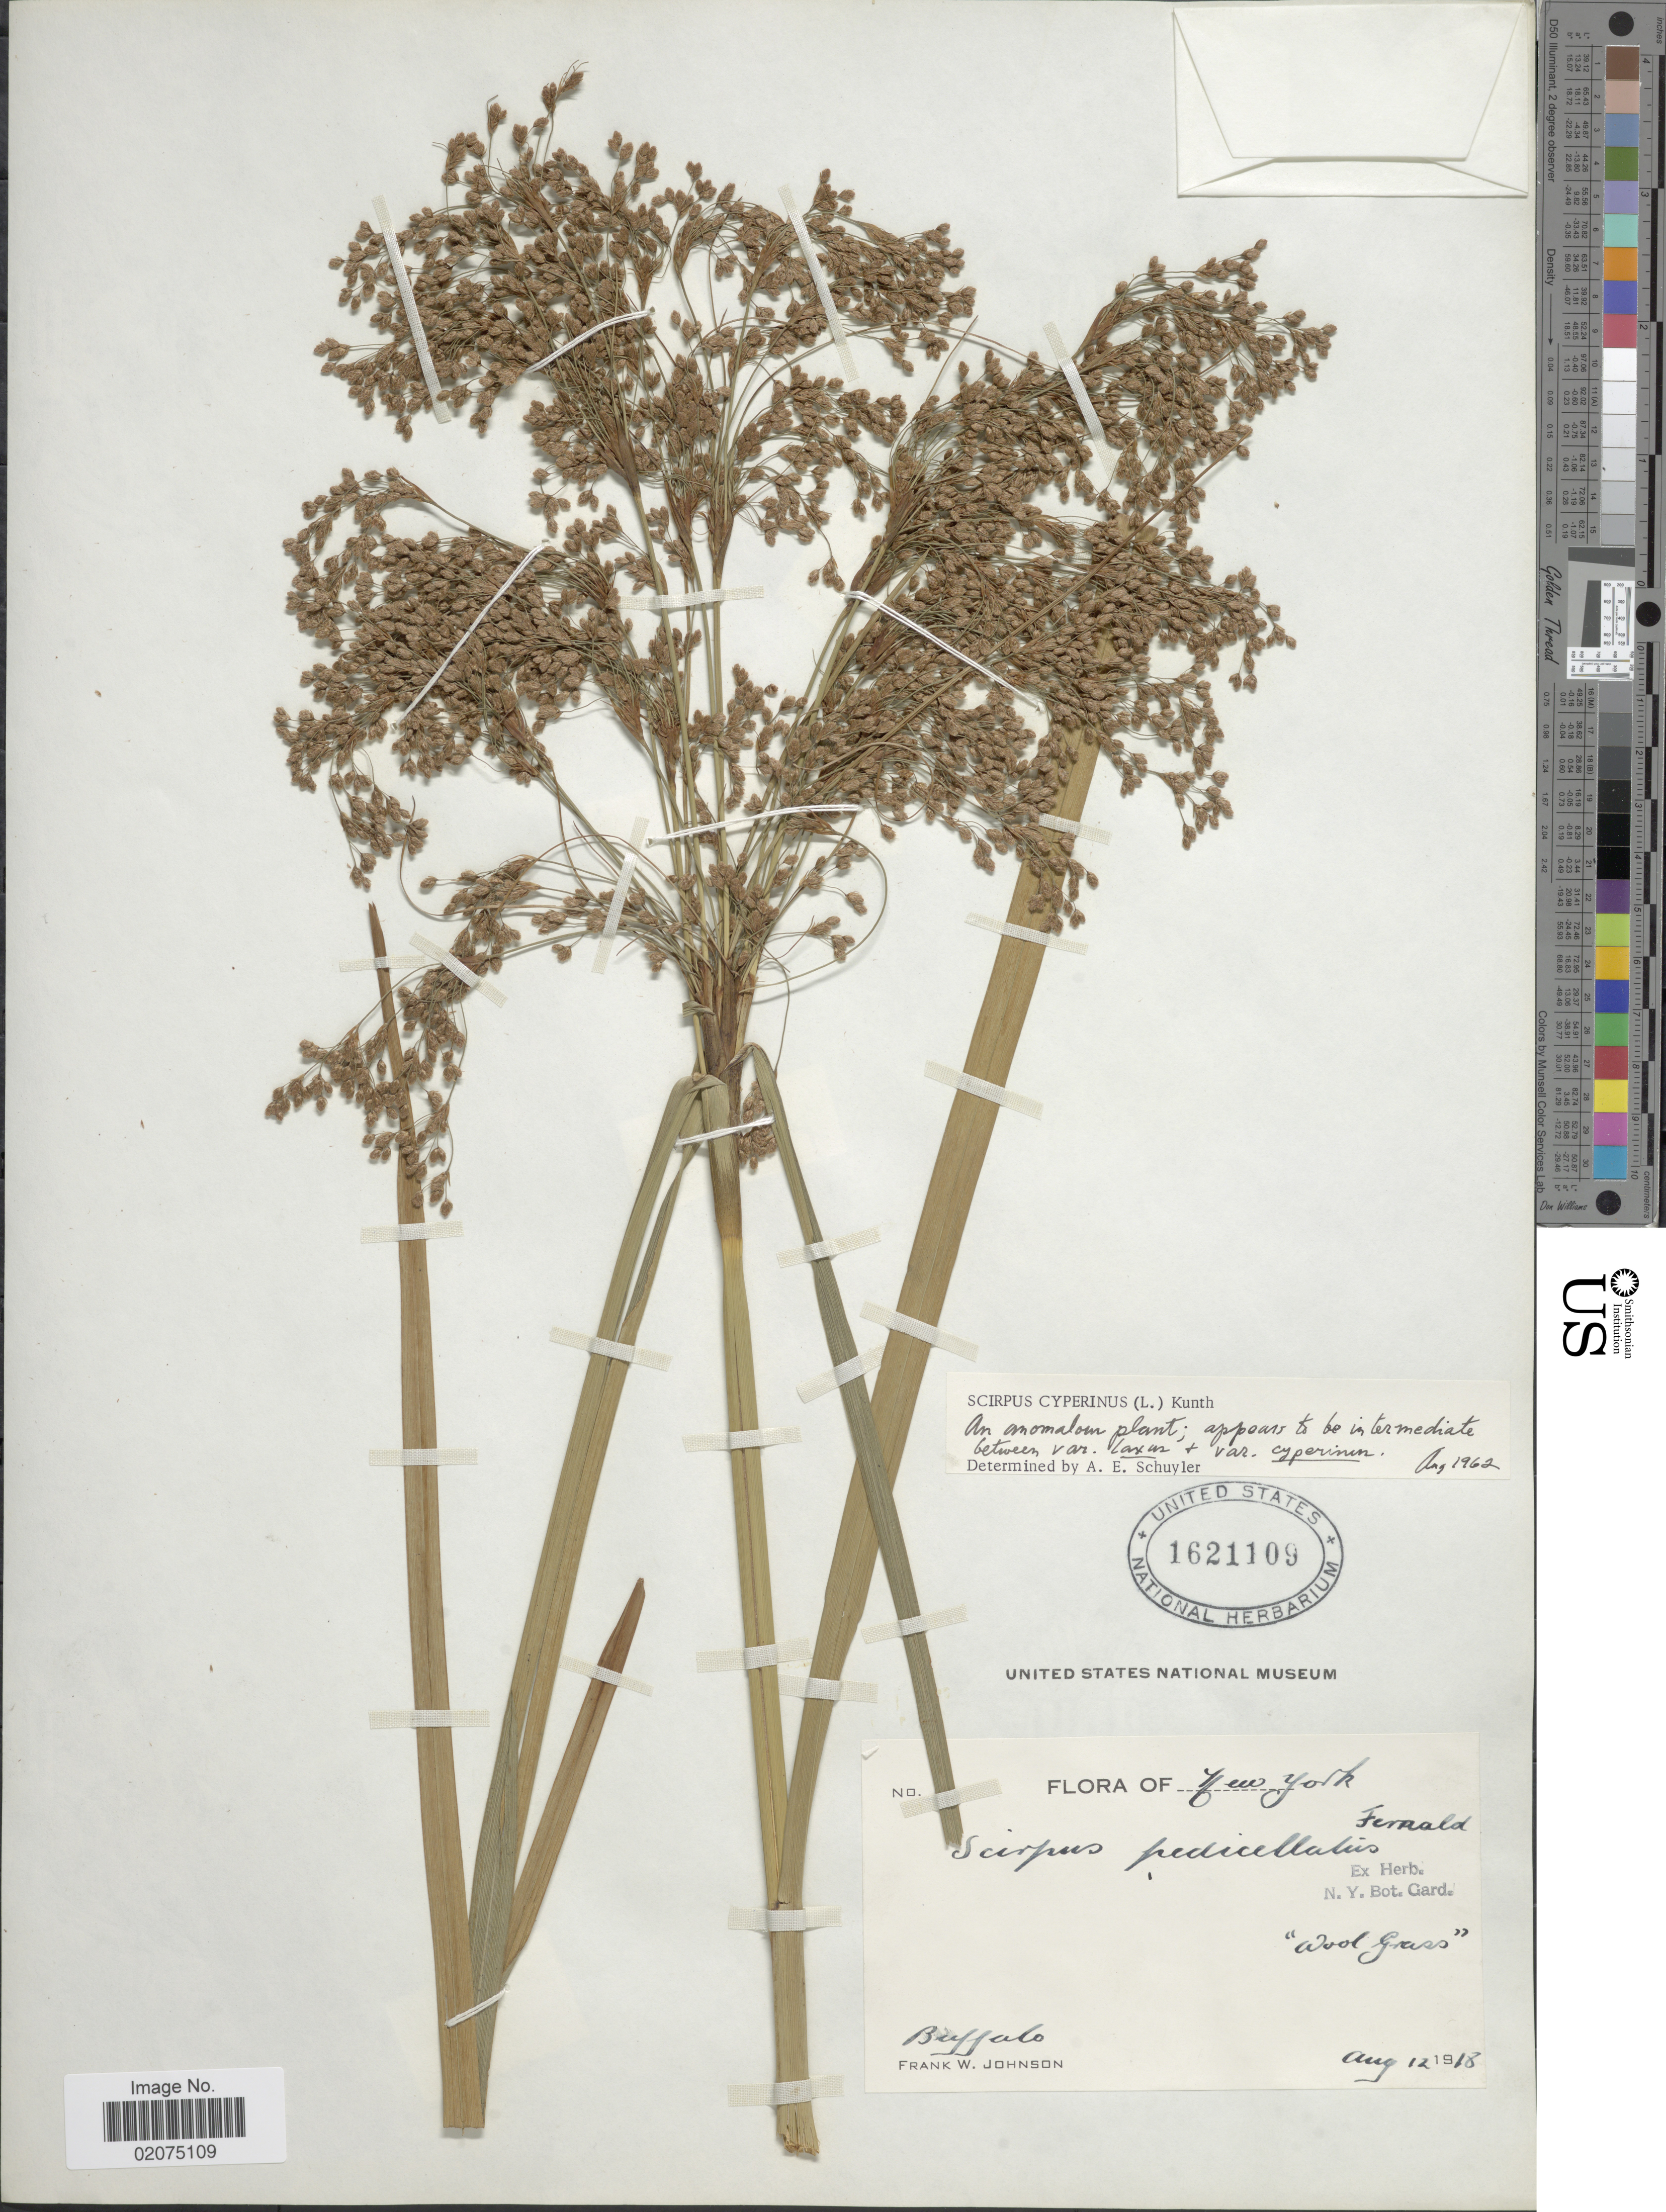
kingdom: Plantae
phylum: Tracheophyta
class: Liliopsida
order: Poales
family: Cyperaceae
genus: Scirpus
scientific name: Scirpus cyperinus (L.) Kunth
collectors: F. W. Johnson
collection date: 1918-08-12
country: United States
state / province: New York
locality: Buffalo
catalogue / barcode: US 1621109